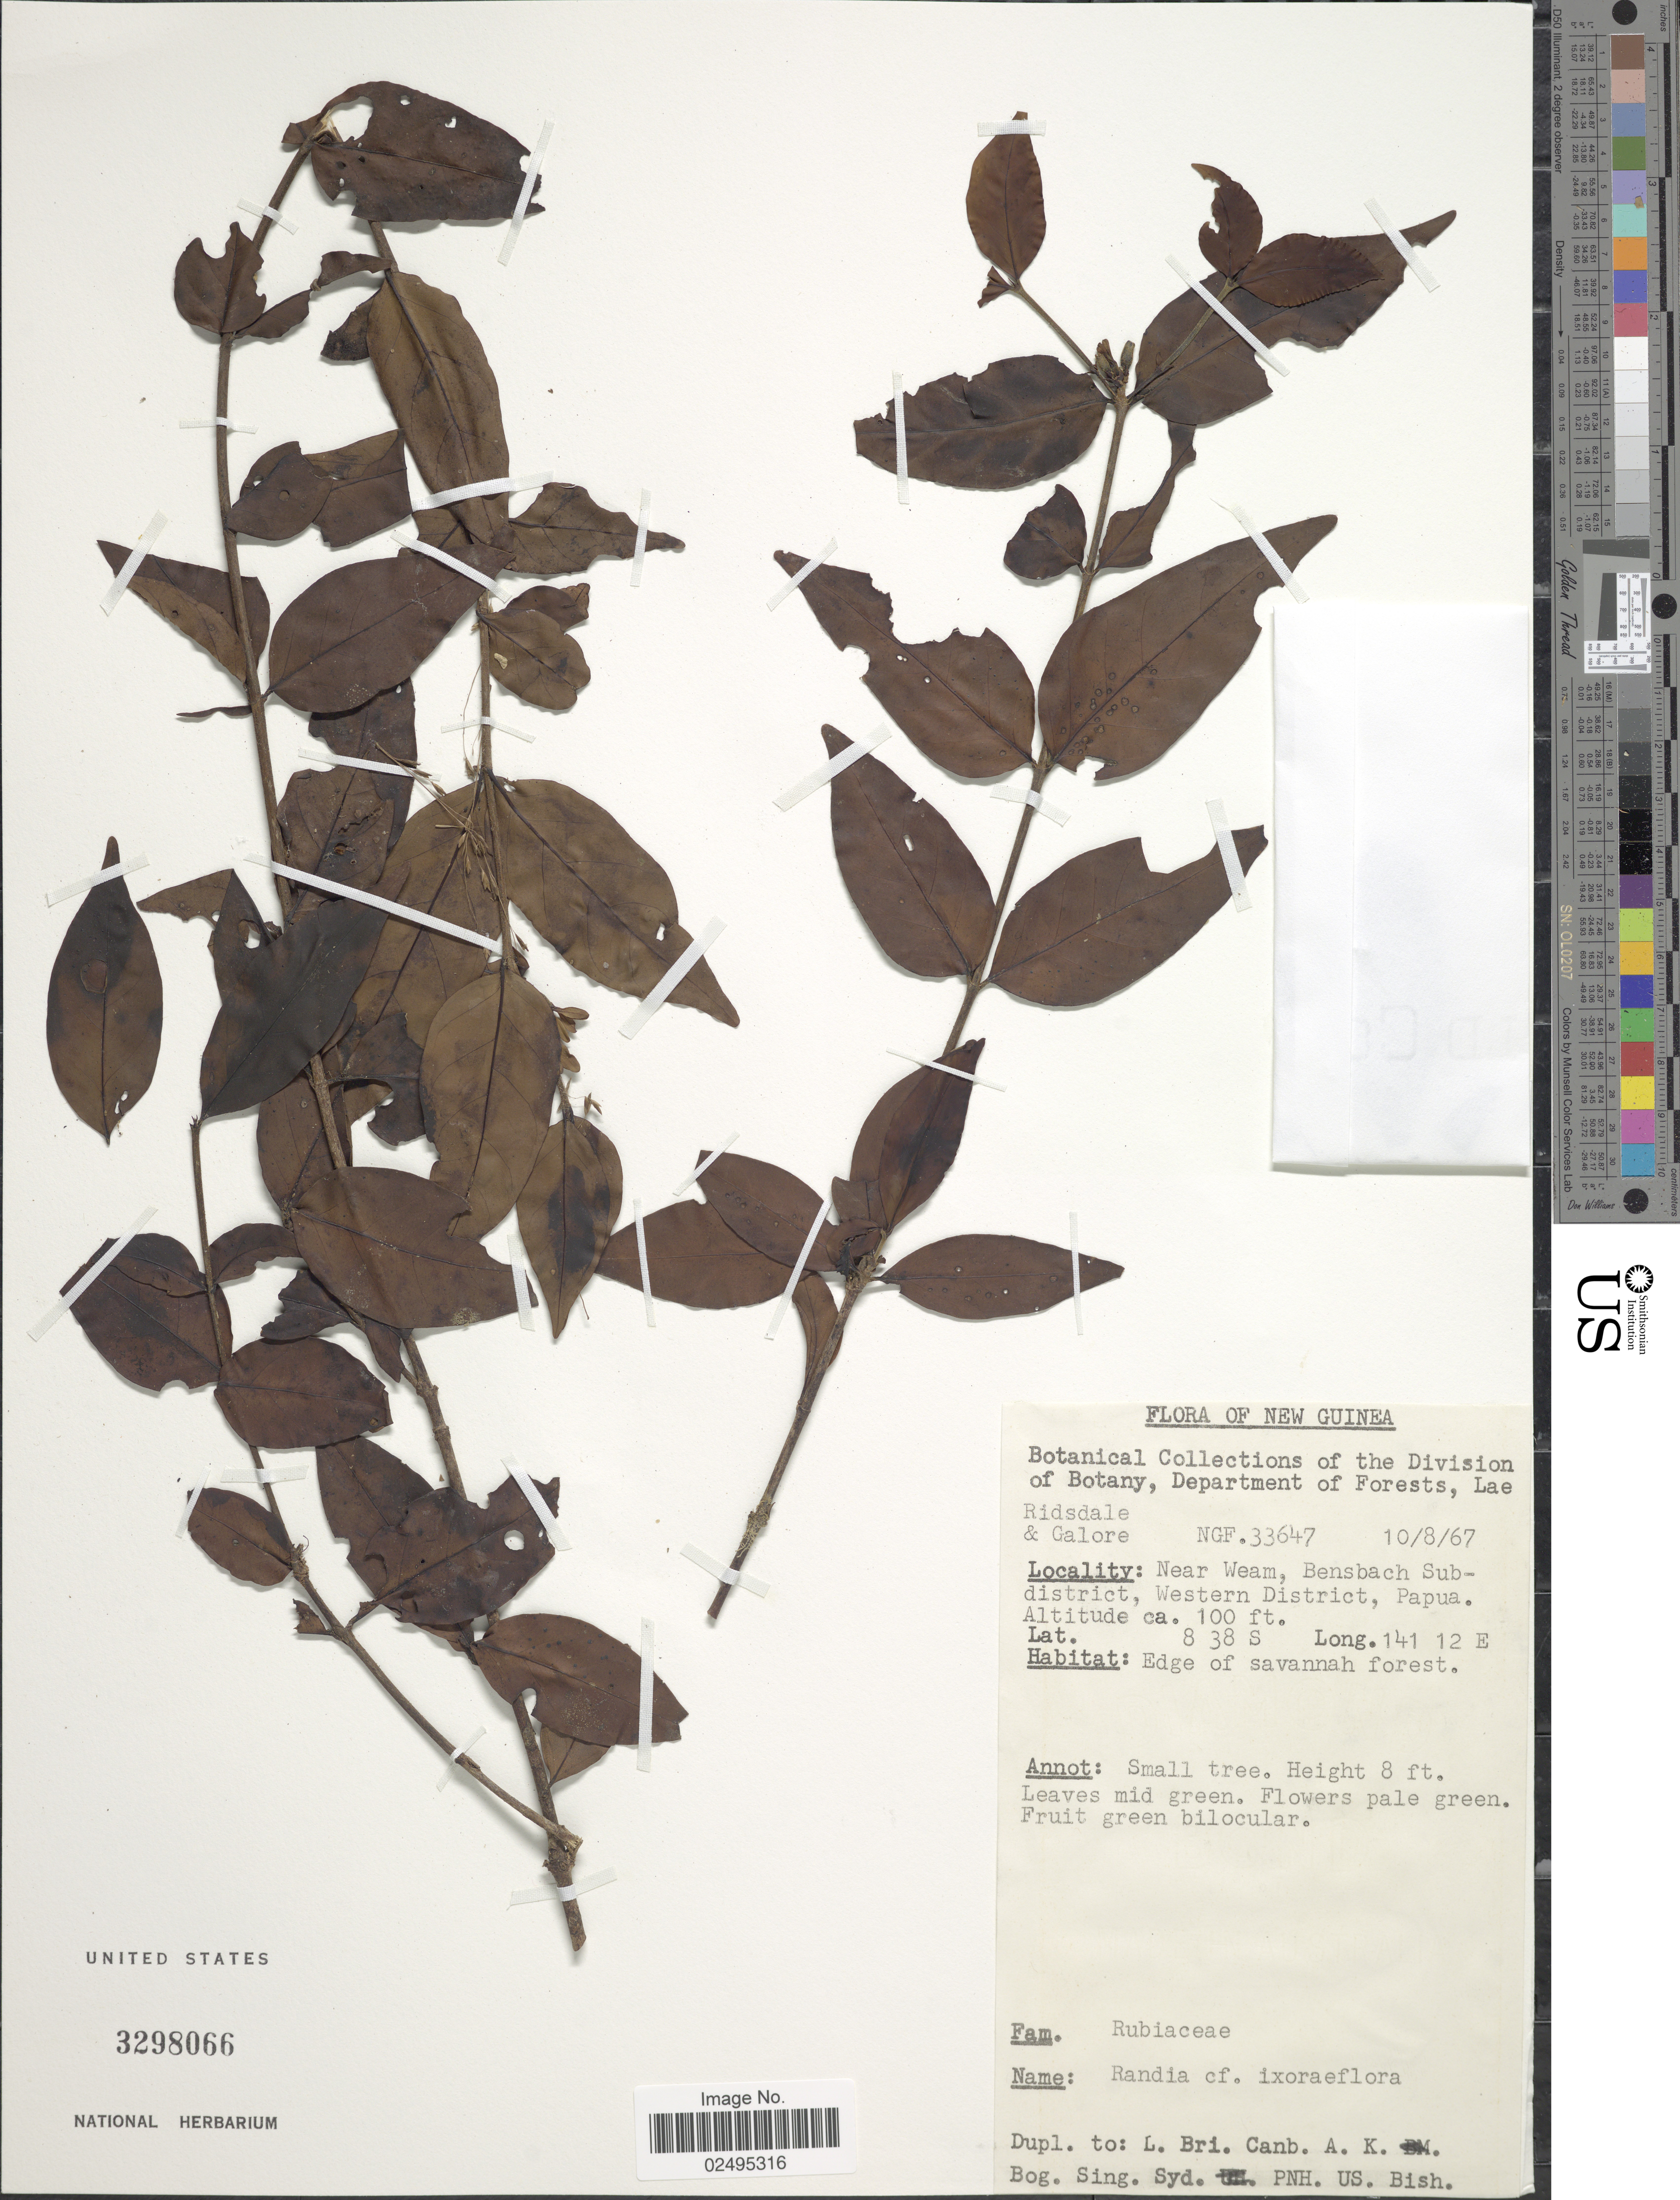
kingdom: Plantae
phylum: Tracheophyta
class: Magnoliopsida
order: Gentianales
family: Rubiaceae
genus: Randia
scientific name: Randia ixoriflora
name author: Wernham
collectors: -. Ridsdale & -. Galore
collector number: NGF 33647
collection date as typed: Transcribed d/m/y: 10/8/67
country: Papua New Guinea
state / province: Manus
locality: New Guinea, Near Weam, Bensbach Subdistrict, Western District, Papua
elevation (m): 30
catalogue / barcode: US 3298066